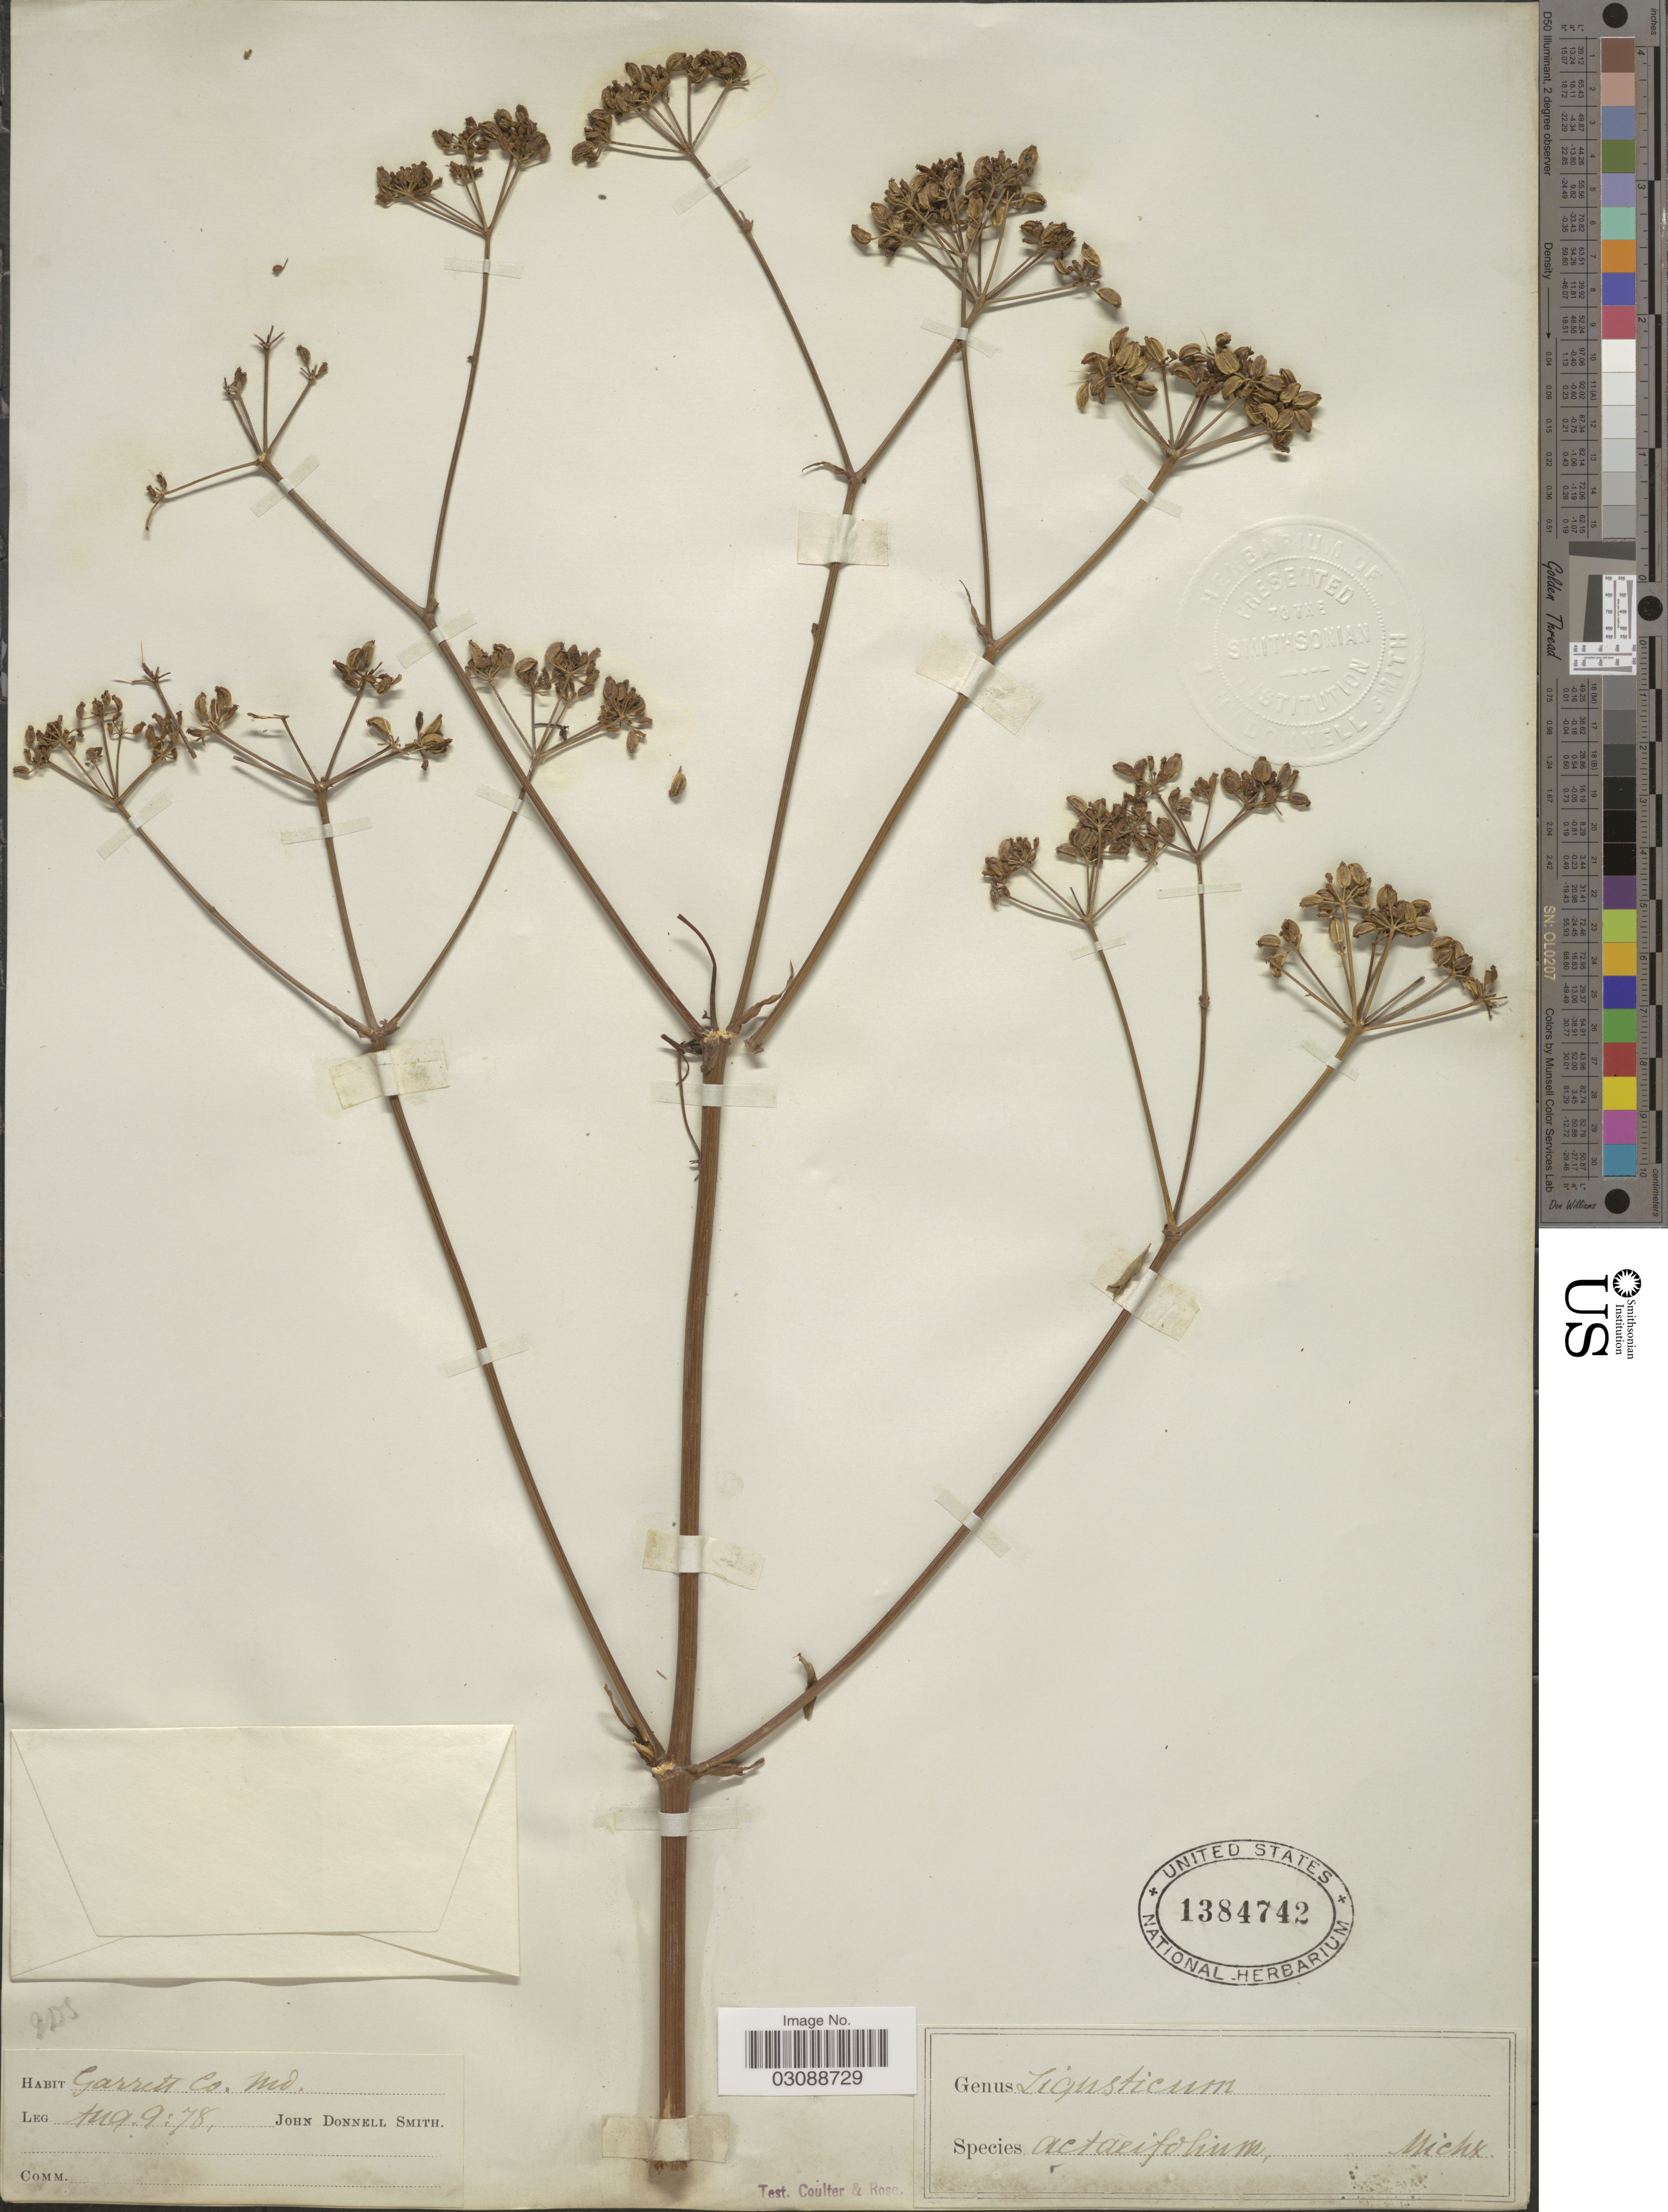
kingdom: Plantae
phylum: Tracheophyta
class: Magnoliopsida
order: Apiales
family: Apiaceae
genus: Ligusticum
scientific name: Ligusticum canadense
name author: (L.) Britton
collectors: J. Donnell Smith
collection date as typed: Transcribed d/m/y: 9/8/78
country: United States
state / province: Maryland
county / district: Garrett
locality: Garrett Co.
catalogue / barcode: US 1384742